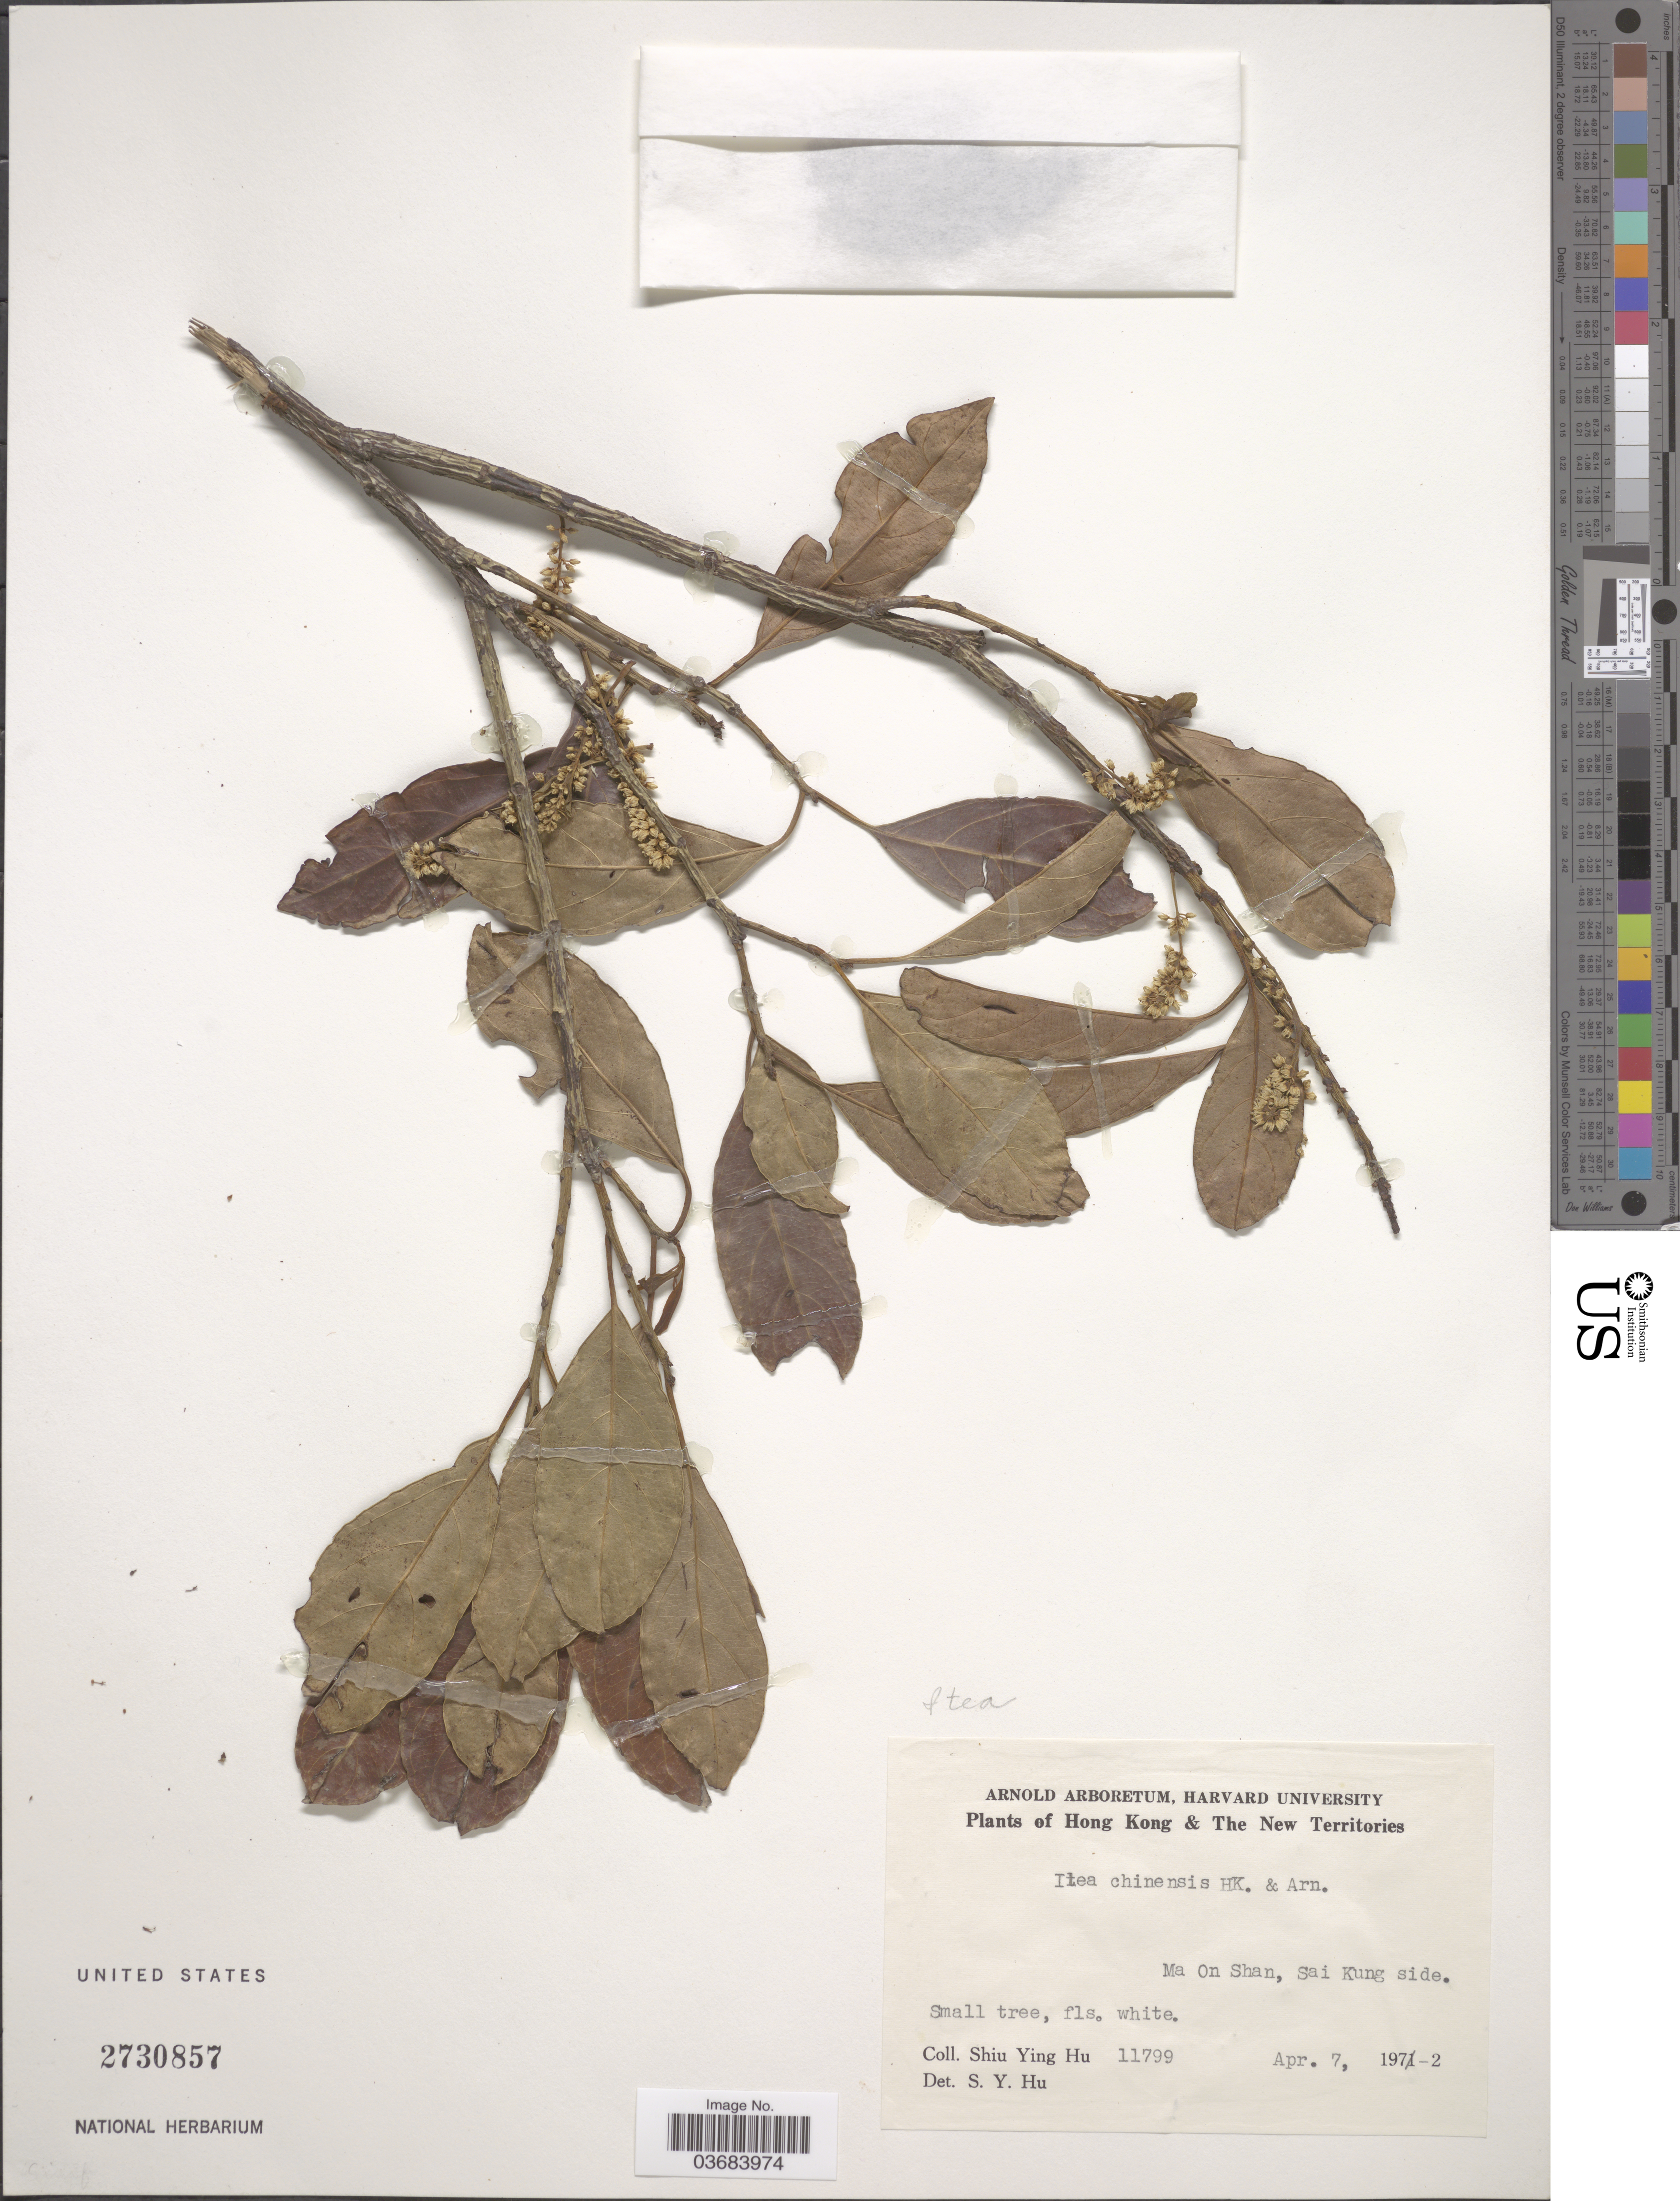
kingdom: Plantae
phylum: Tracheophyta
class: Magnoliopsida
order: Saxifragales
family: Iteaceae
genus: Itea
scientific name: Itea chinensis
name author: W. Hook. & H.J. Arn.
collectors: S. Y. Hu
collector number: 11799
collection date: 1972-04-07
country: China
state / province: Hong Kong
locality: Hong Kong & The New Territories. Mo On Shan, Sai Kung side.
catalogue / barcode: US 2730857